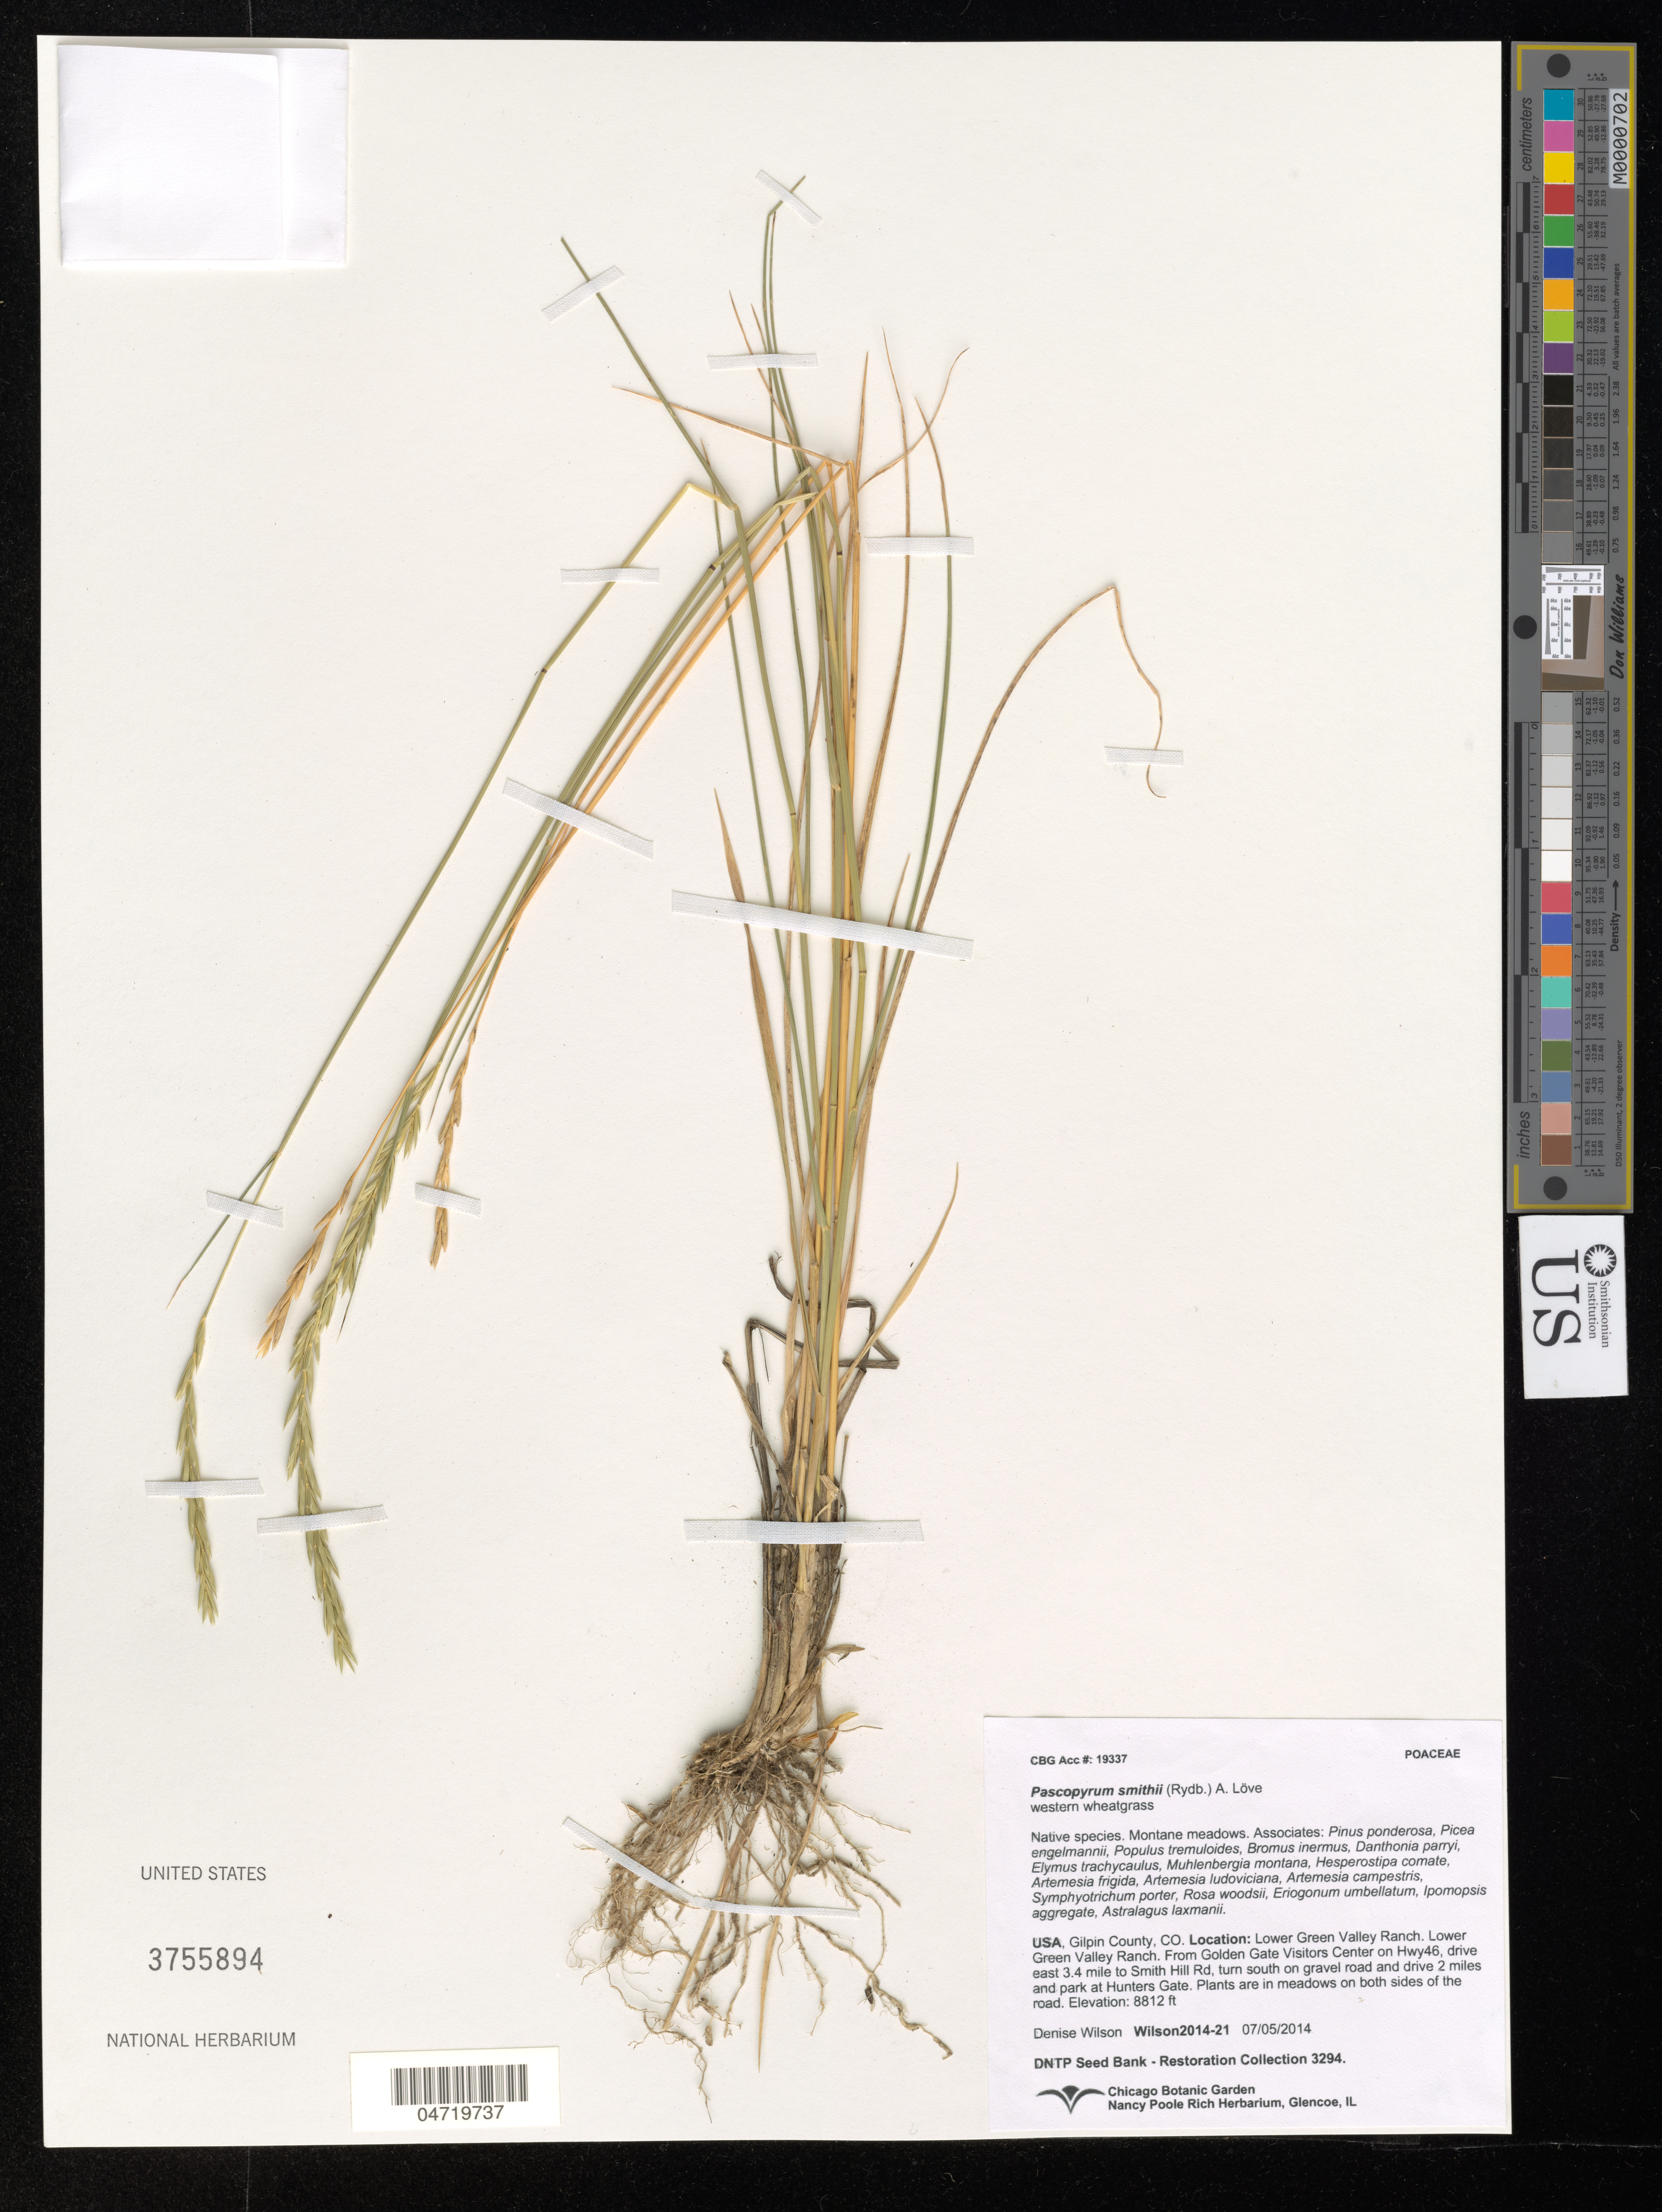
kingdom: Plantae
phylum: Tracheophyta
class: Liliopsida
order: Poales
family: Poaceae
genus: Pascopyrum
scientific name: Pascopyrum smithii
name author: (Rydb.) Barkworth & Dewey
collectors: D. Wilson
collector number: Wilson2014-21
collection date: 2014-07-05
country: United States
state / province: Colorado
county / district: Gilpin County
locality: Lower Green Valley Ranch. From Golden Gate Visitors Center on Hwy46, east 3.4 miles to Smith Hill Rd, S on gravel road, 2 miles to Hunters Gate. Plants are in meadows on both sides of road.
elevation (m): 2686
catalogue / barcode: US 3755894